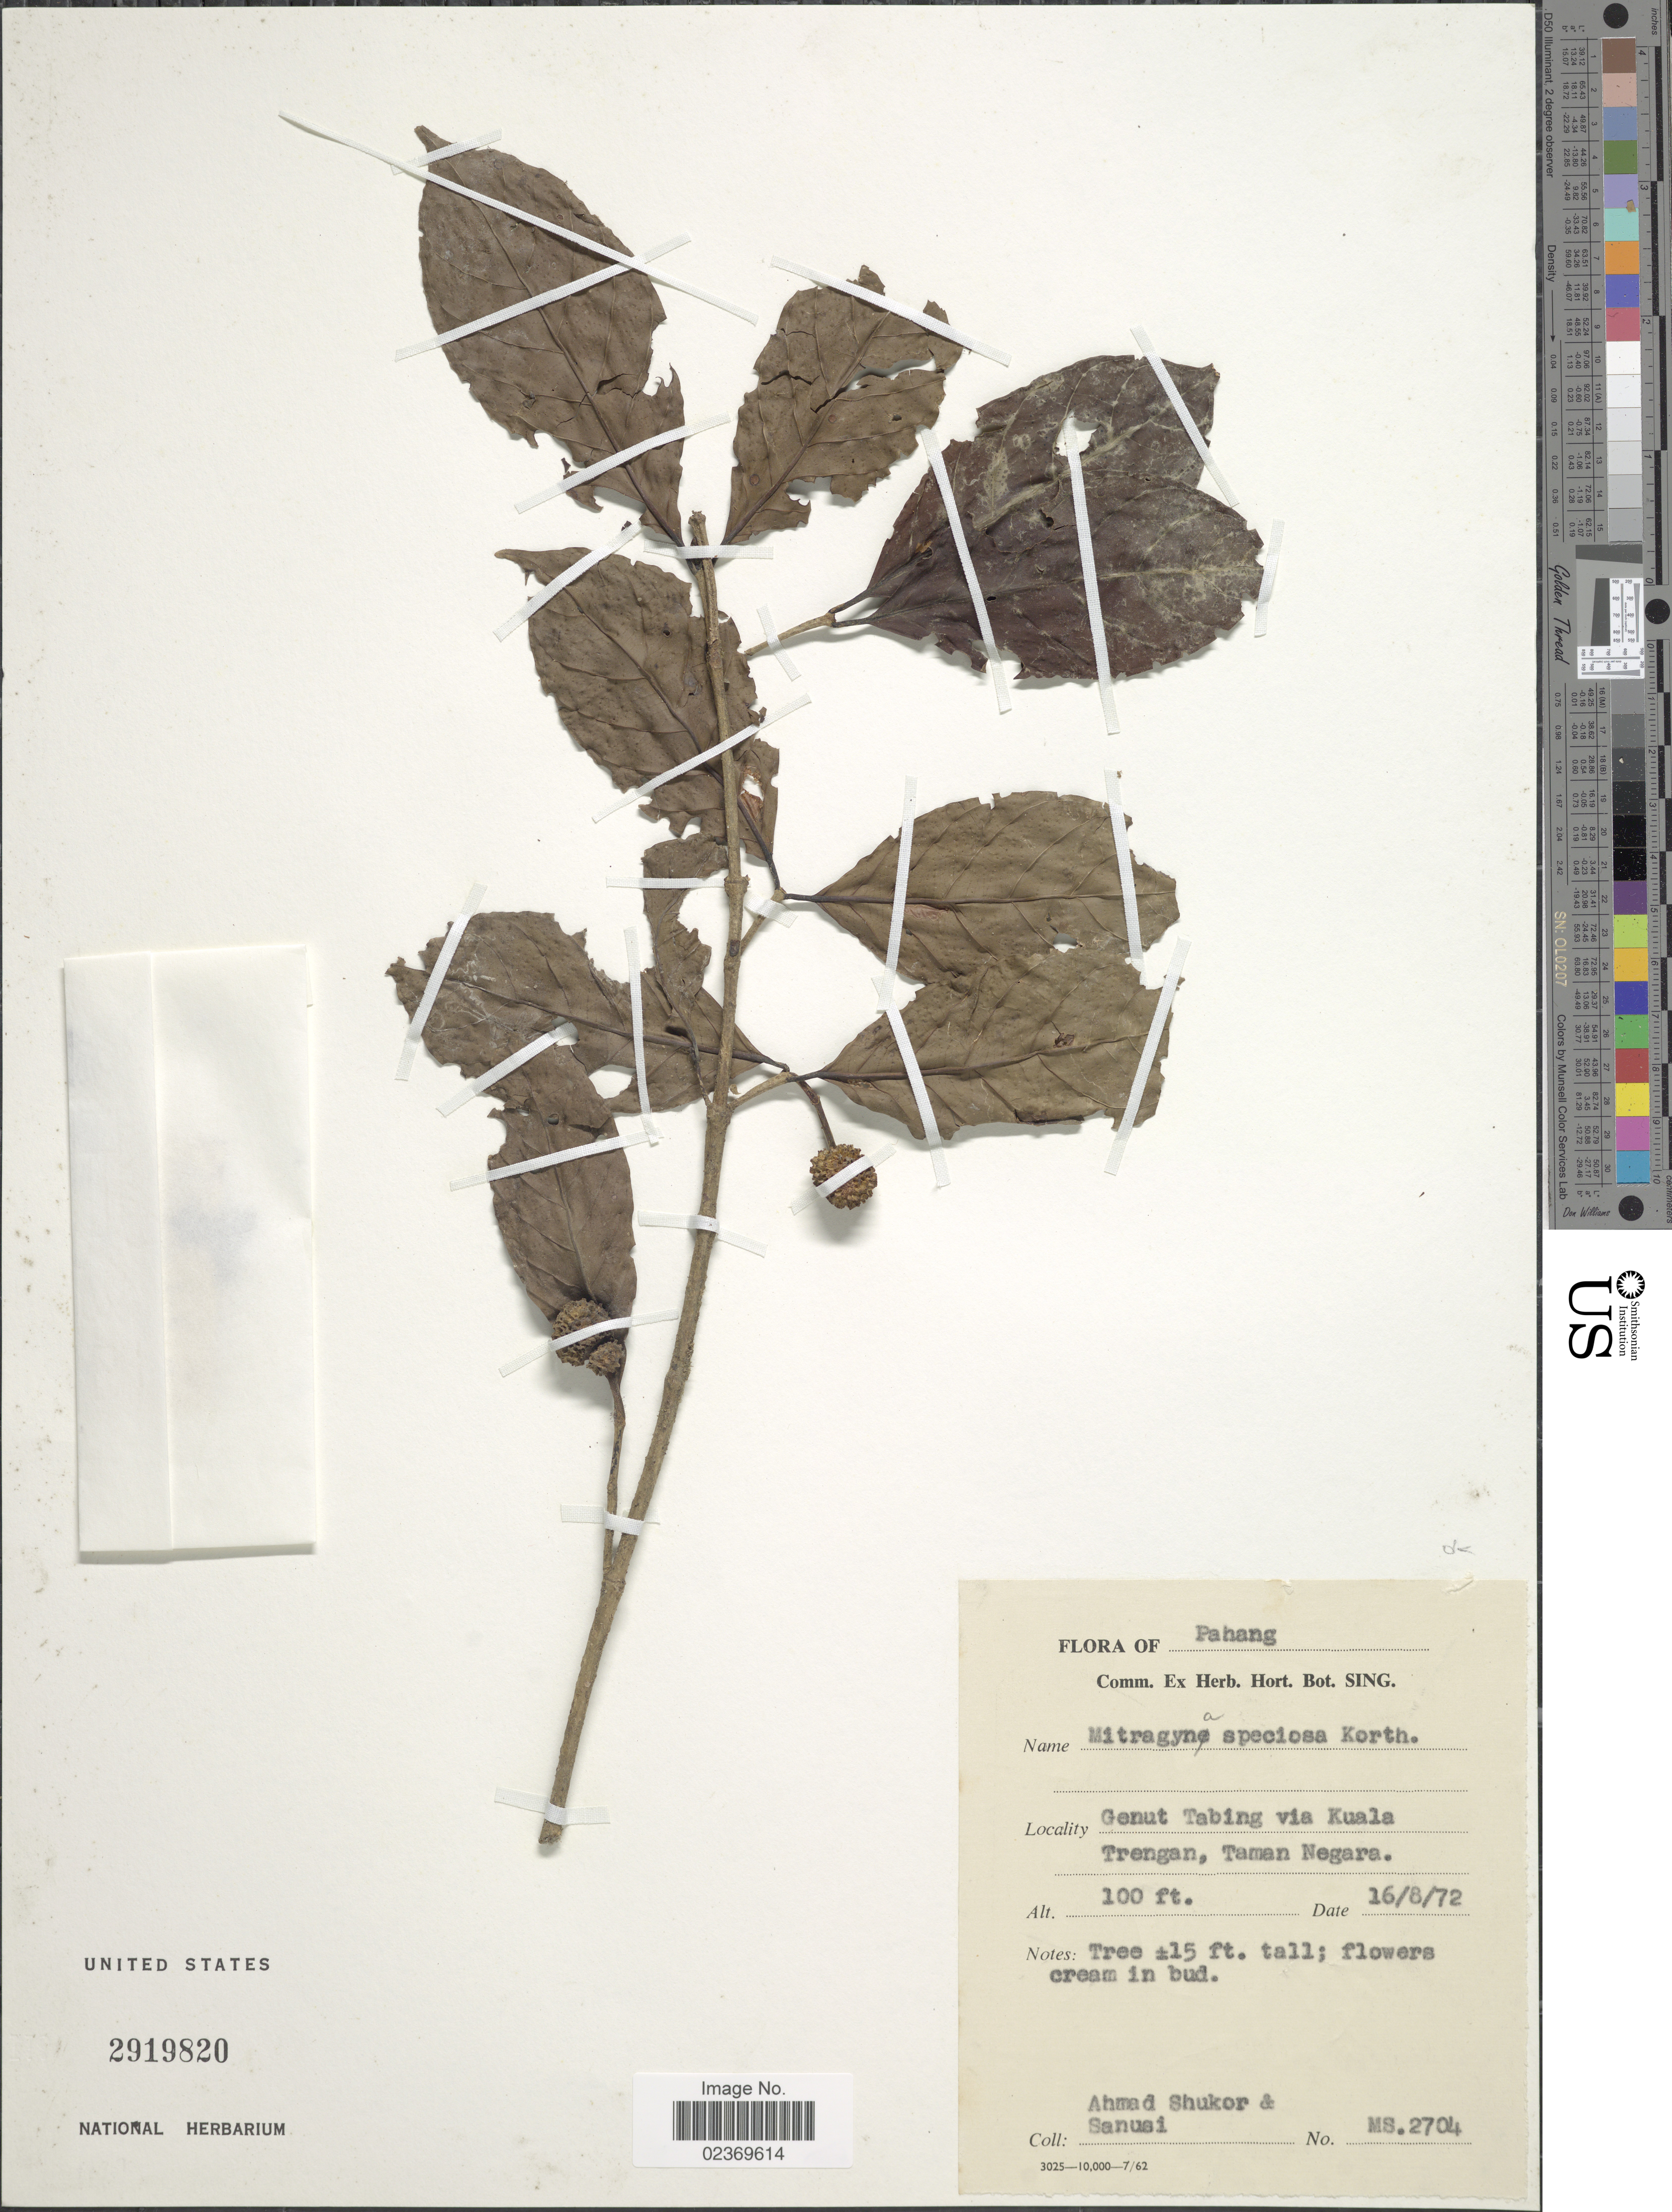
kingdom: Plantae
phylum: Tracheophyta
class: Magnoliopsida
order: Gentianales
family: Rubiaceae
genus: Mitragyna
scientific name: Mitragyna speciosa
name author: Korth.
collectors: A. Shukor & Sarih, S.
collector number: MS2704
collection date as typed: Transcribed d/m/y: 16/8/72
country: Malaysia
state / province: Pahang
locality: Genut Tabing via Kuala Trengan, Taman Negara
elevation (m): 30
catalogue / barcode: US 2919820